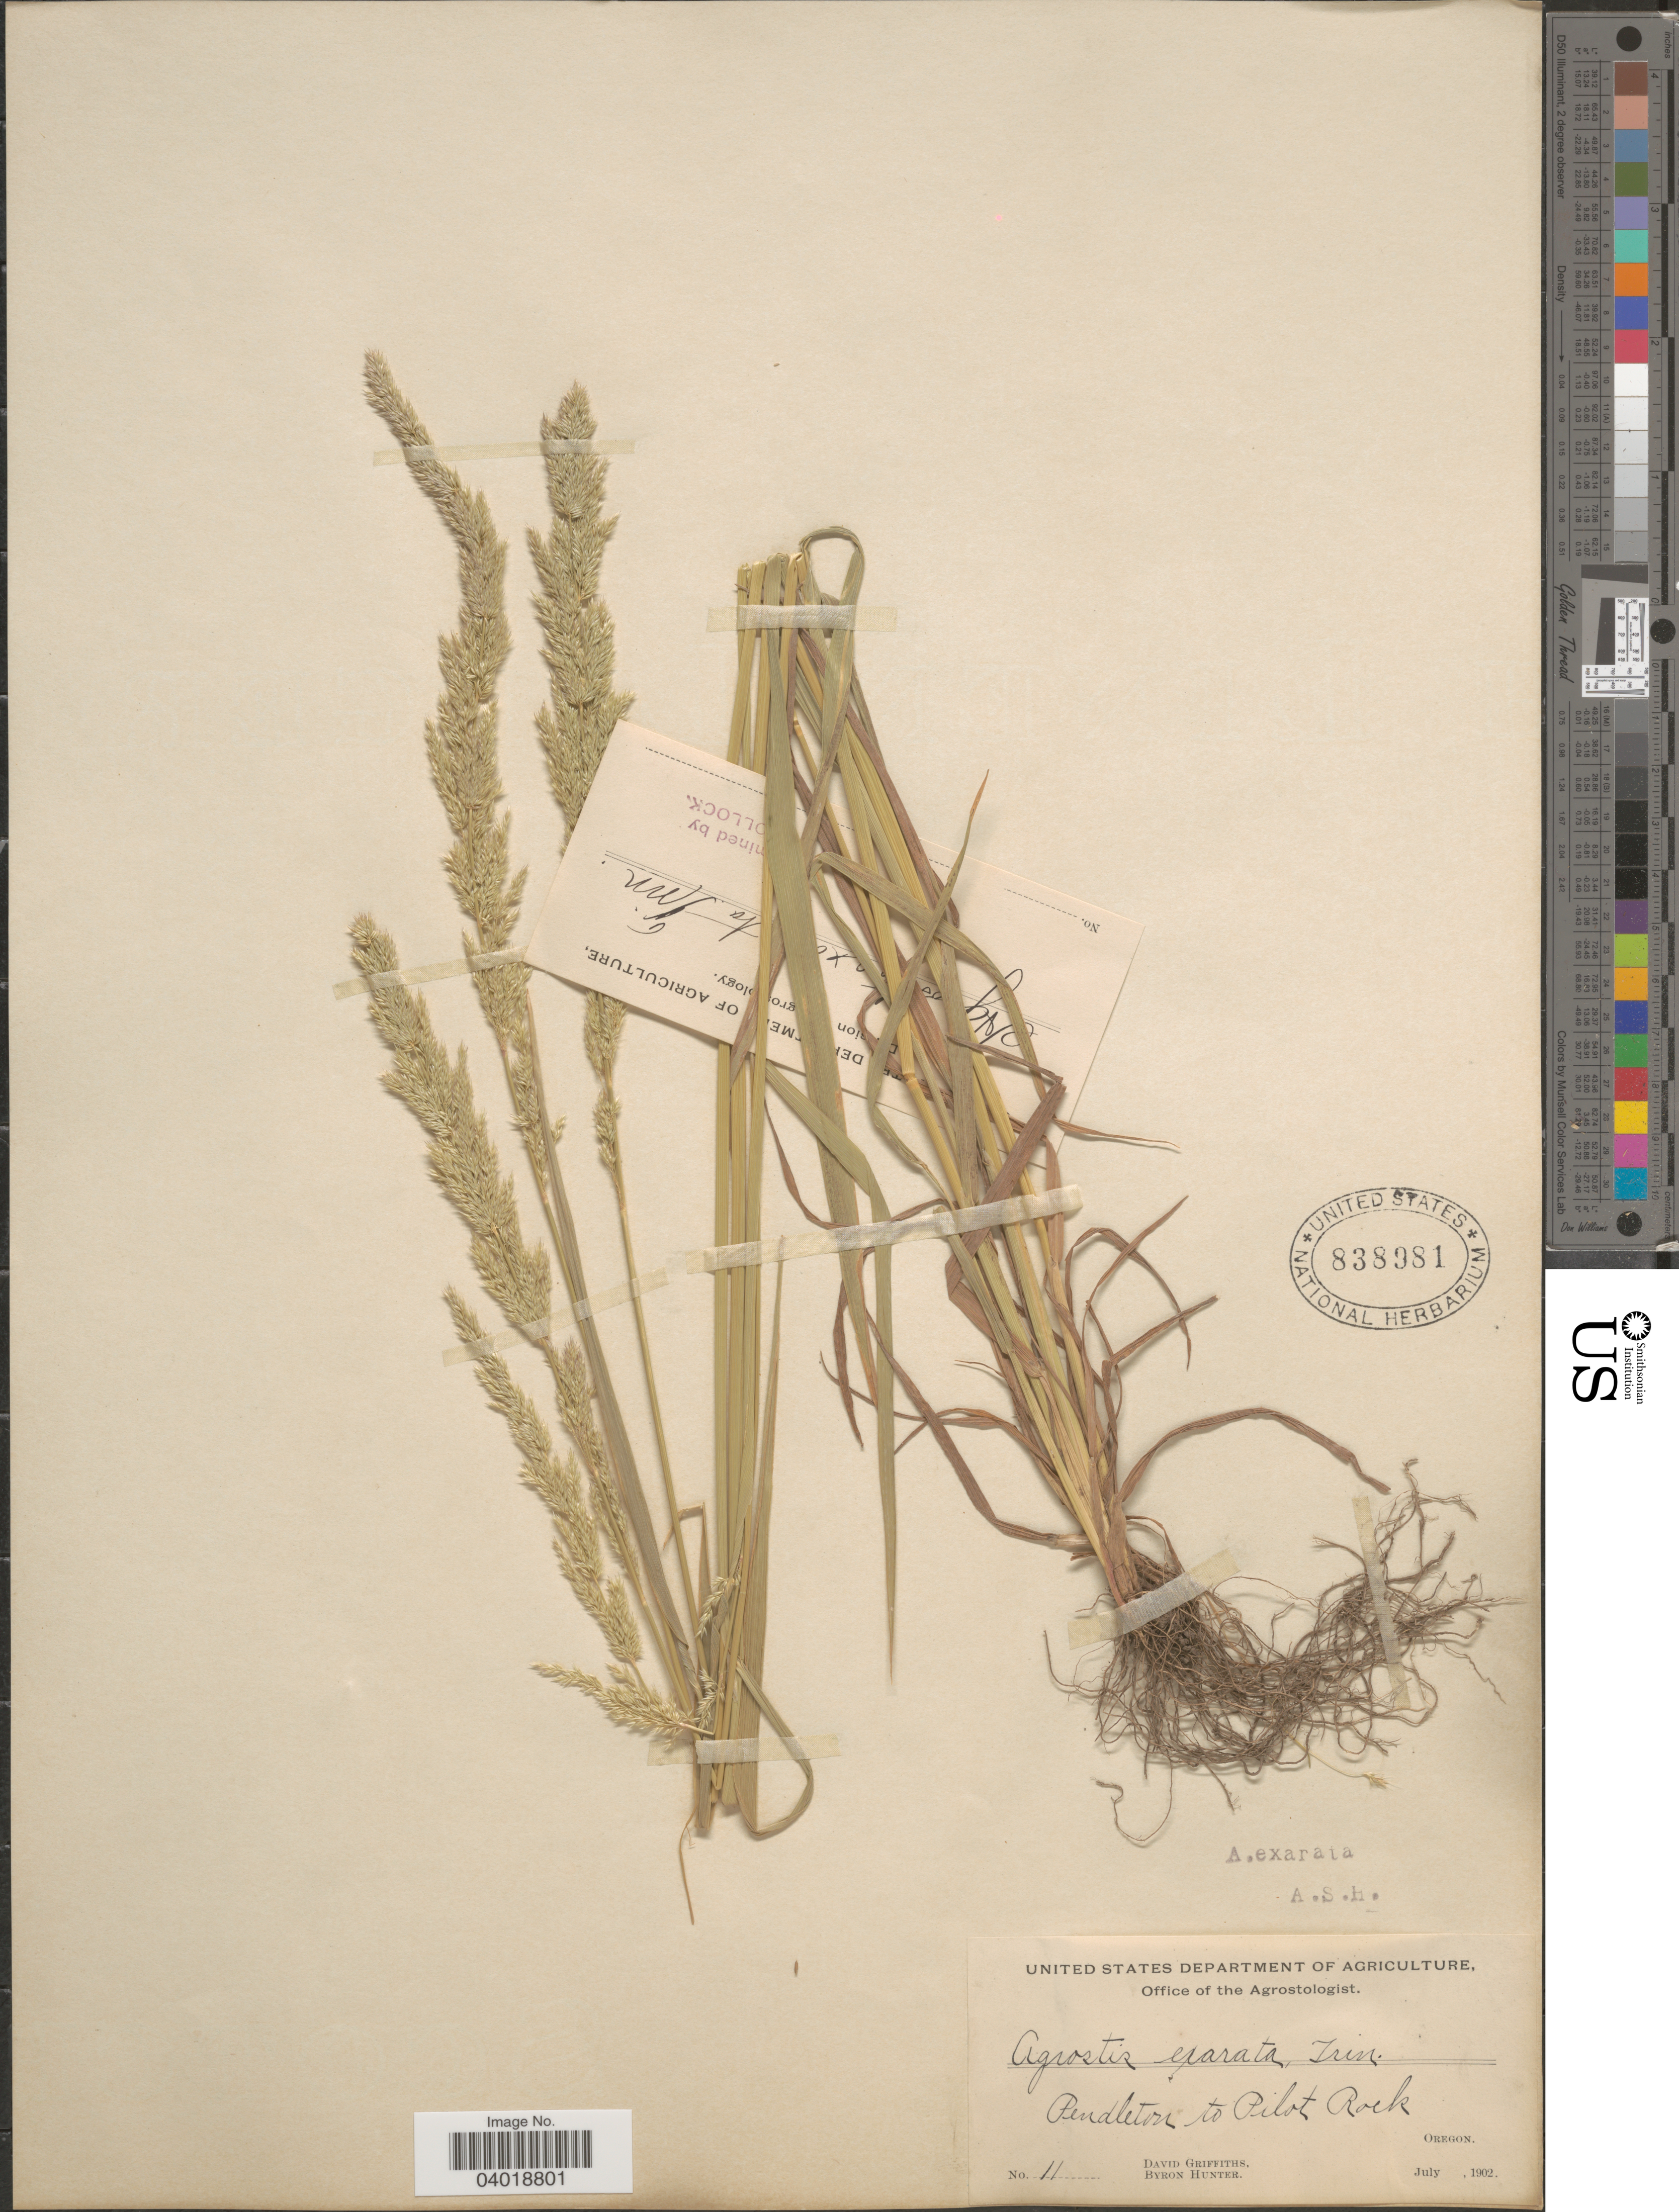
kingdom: Plantae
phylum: Tracheophyta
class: Liliopsida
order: Poales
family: Poaceae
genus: Agrostis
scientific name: Agrostis exarata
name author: Trin.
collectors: D. Griffiths & B. Hunter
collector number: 11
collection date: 1902-07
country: United States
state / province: Oregon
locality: Pendleton to Pilot Rock.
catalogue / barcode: US 838981